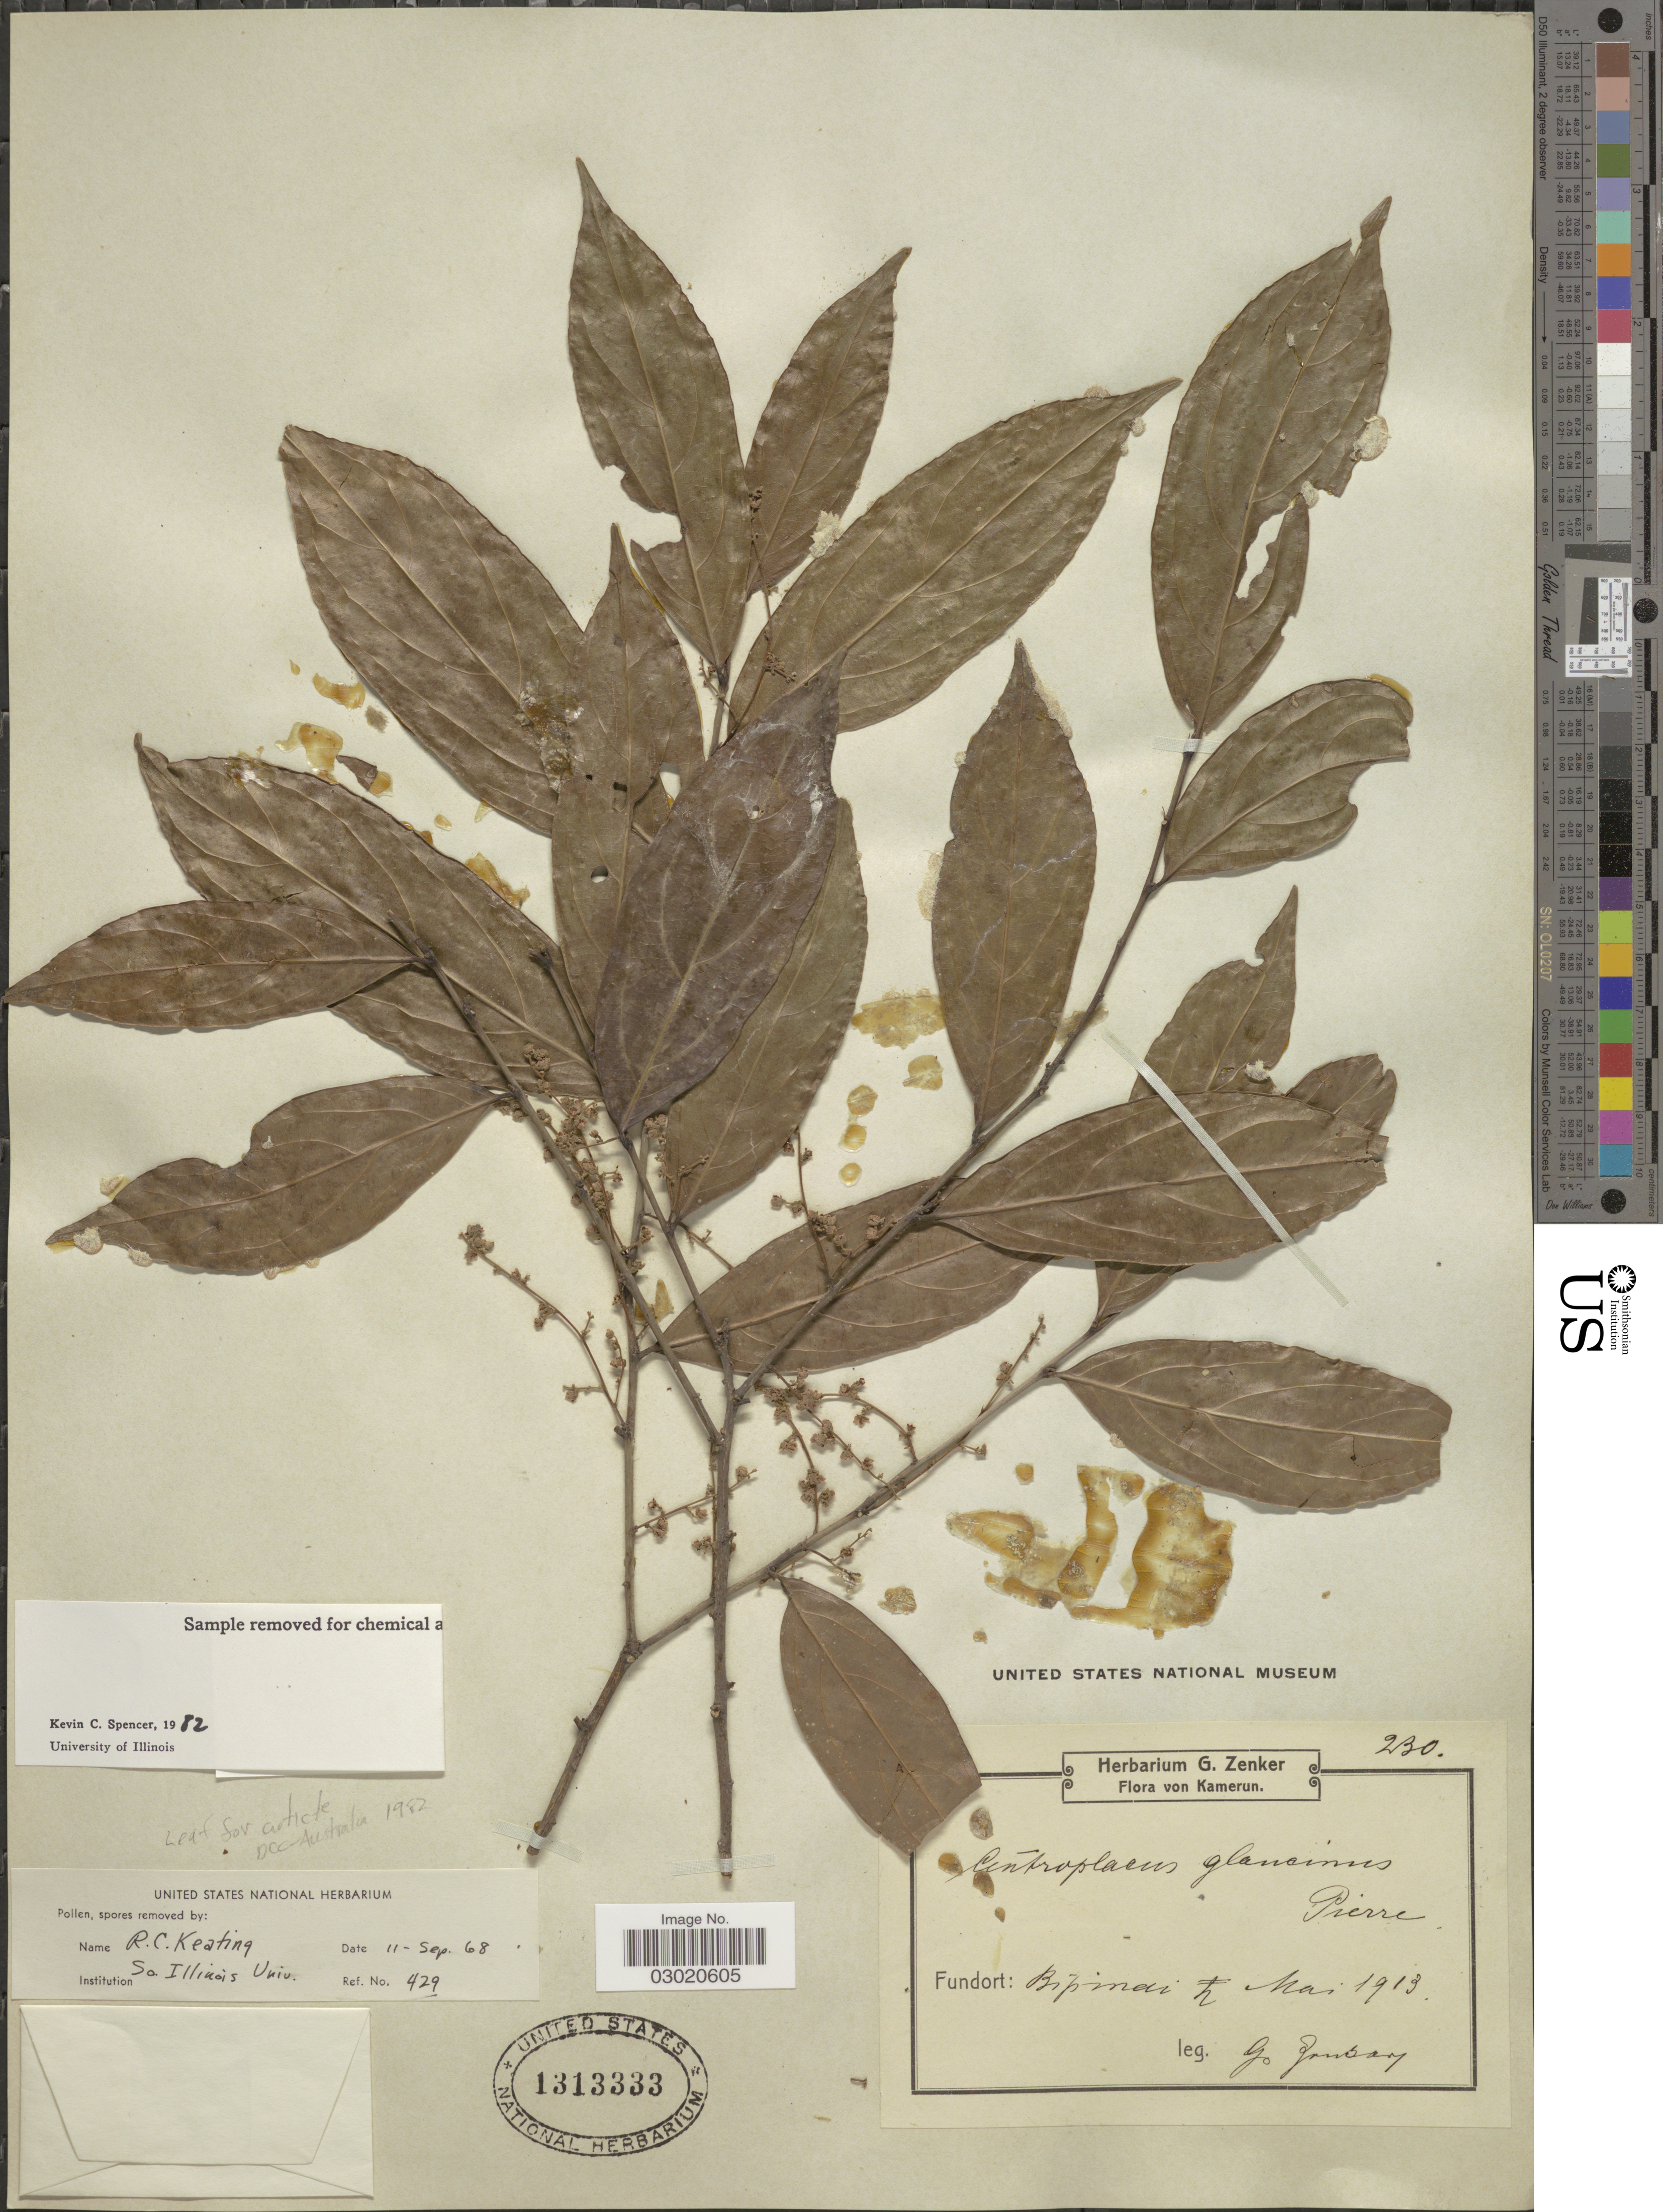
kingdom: Plantae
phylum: Tracheophyta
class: Magnoliopsida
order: Malpighiales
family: Centroplacaceae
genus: Centroplacus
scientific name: Centroplacus glaucinus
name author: Pierre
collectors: G. A. Zenker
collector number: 230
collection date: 1913-05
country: Cameroon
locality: Kamerun, Fundort: Bipmai.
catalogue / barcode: US 1313333